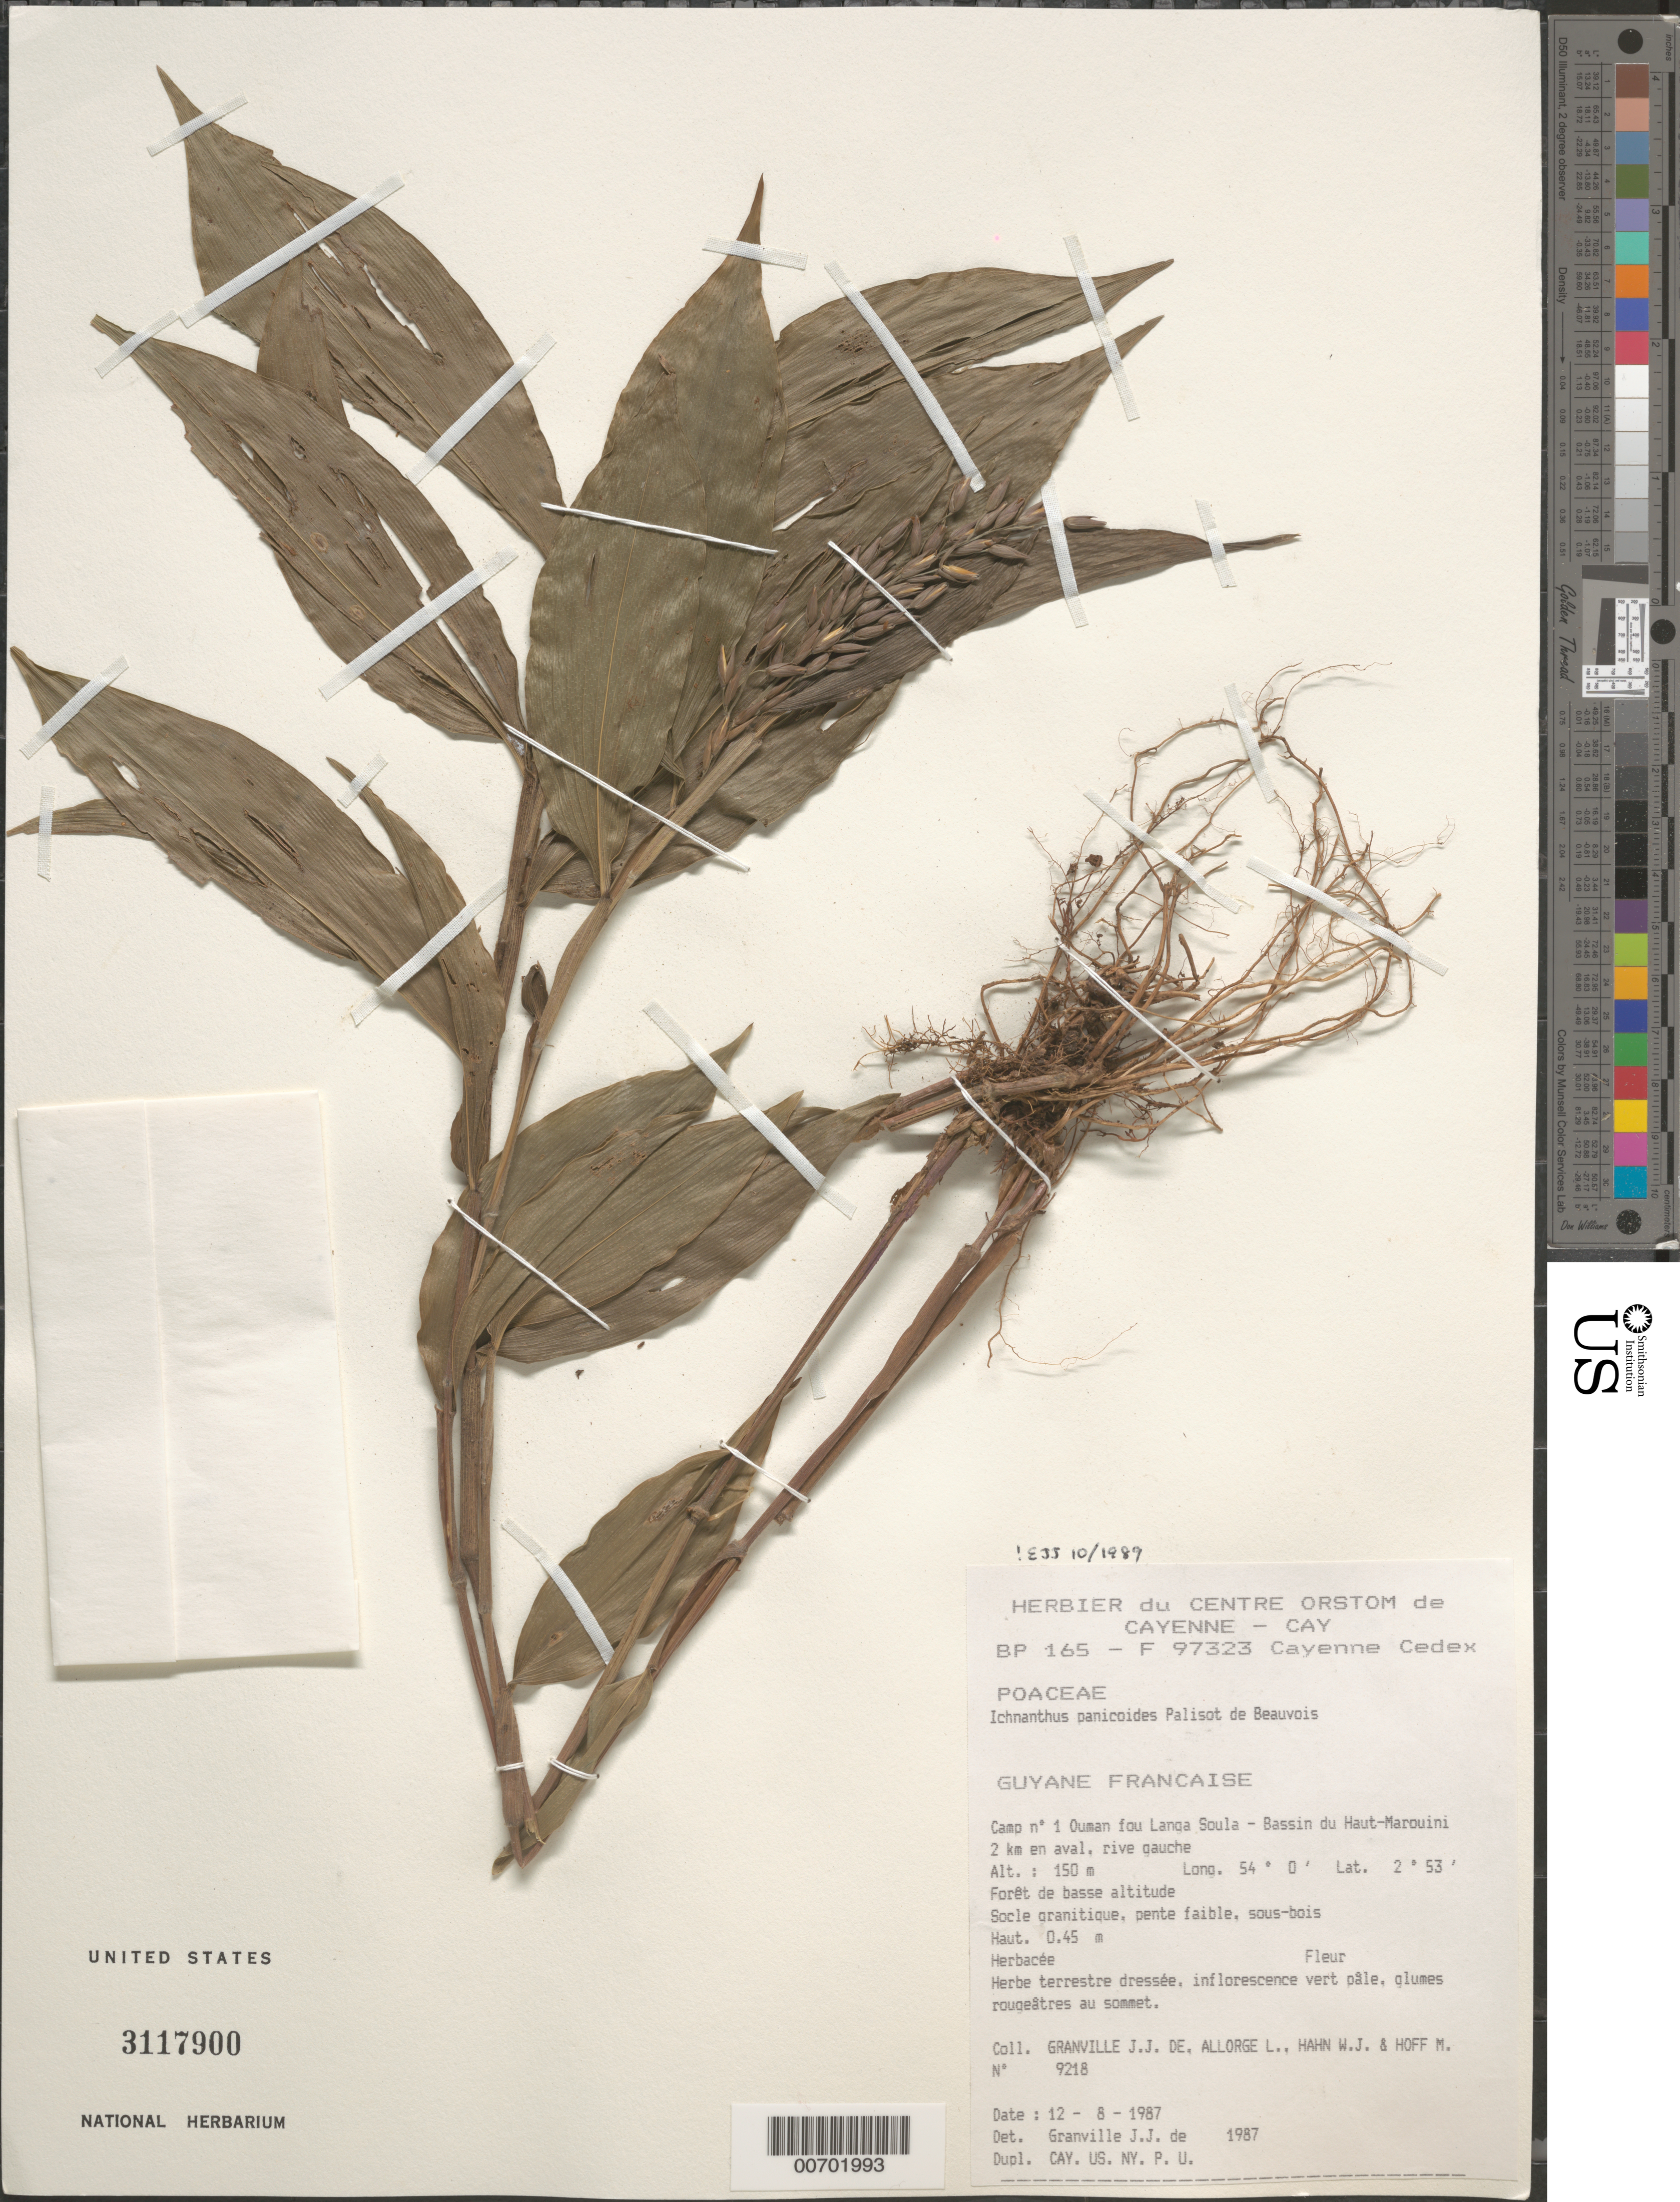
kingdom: Plantae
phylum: Tracheophyta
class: Liliopsida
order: Poales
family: Poaceae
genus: Ichnanthus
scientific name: Ichnanthus panicoides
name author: P. Beauv.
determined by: Judziewicz, E. J.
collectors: J.-J. de Granville, L. Allorge, W. J. Hahn & M. Hoff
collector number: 9218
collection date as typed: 12-Aug-87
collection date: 1987-08-12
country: French Guiana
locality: Camp #1, Ouman fou Langa Soula, Bassin du Haut-Marouini. 2 km en aval. Rive gauche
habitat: Forêt de basse altitude. Socle granitique, pente faible, sous-bois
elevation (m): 150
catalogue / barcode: US 3117900